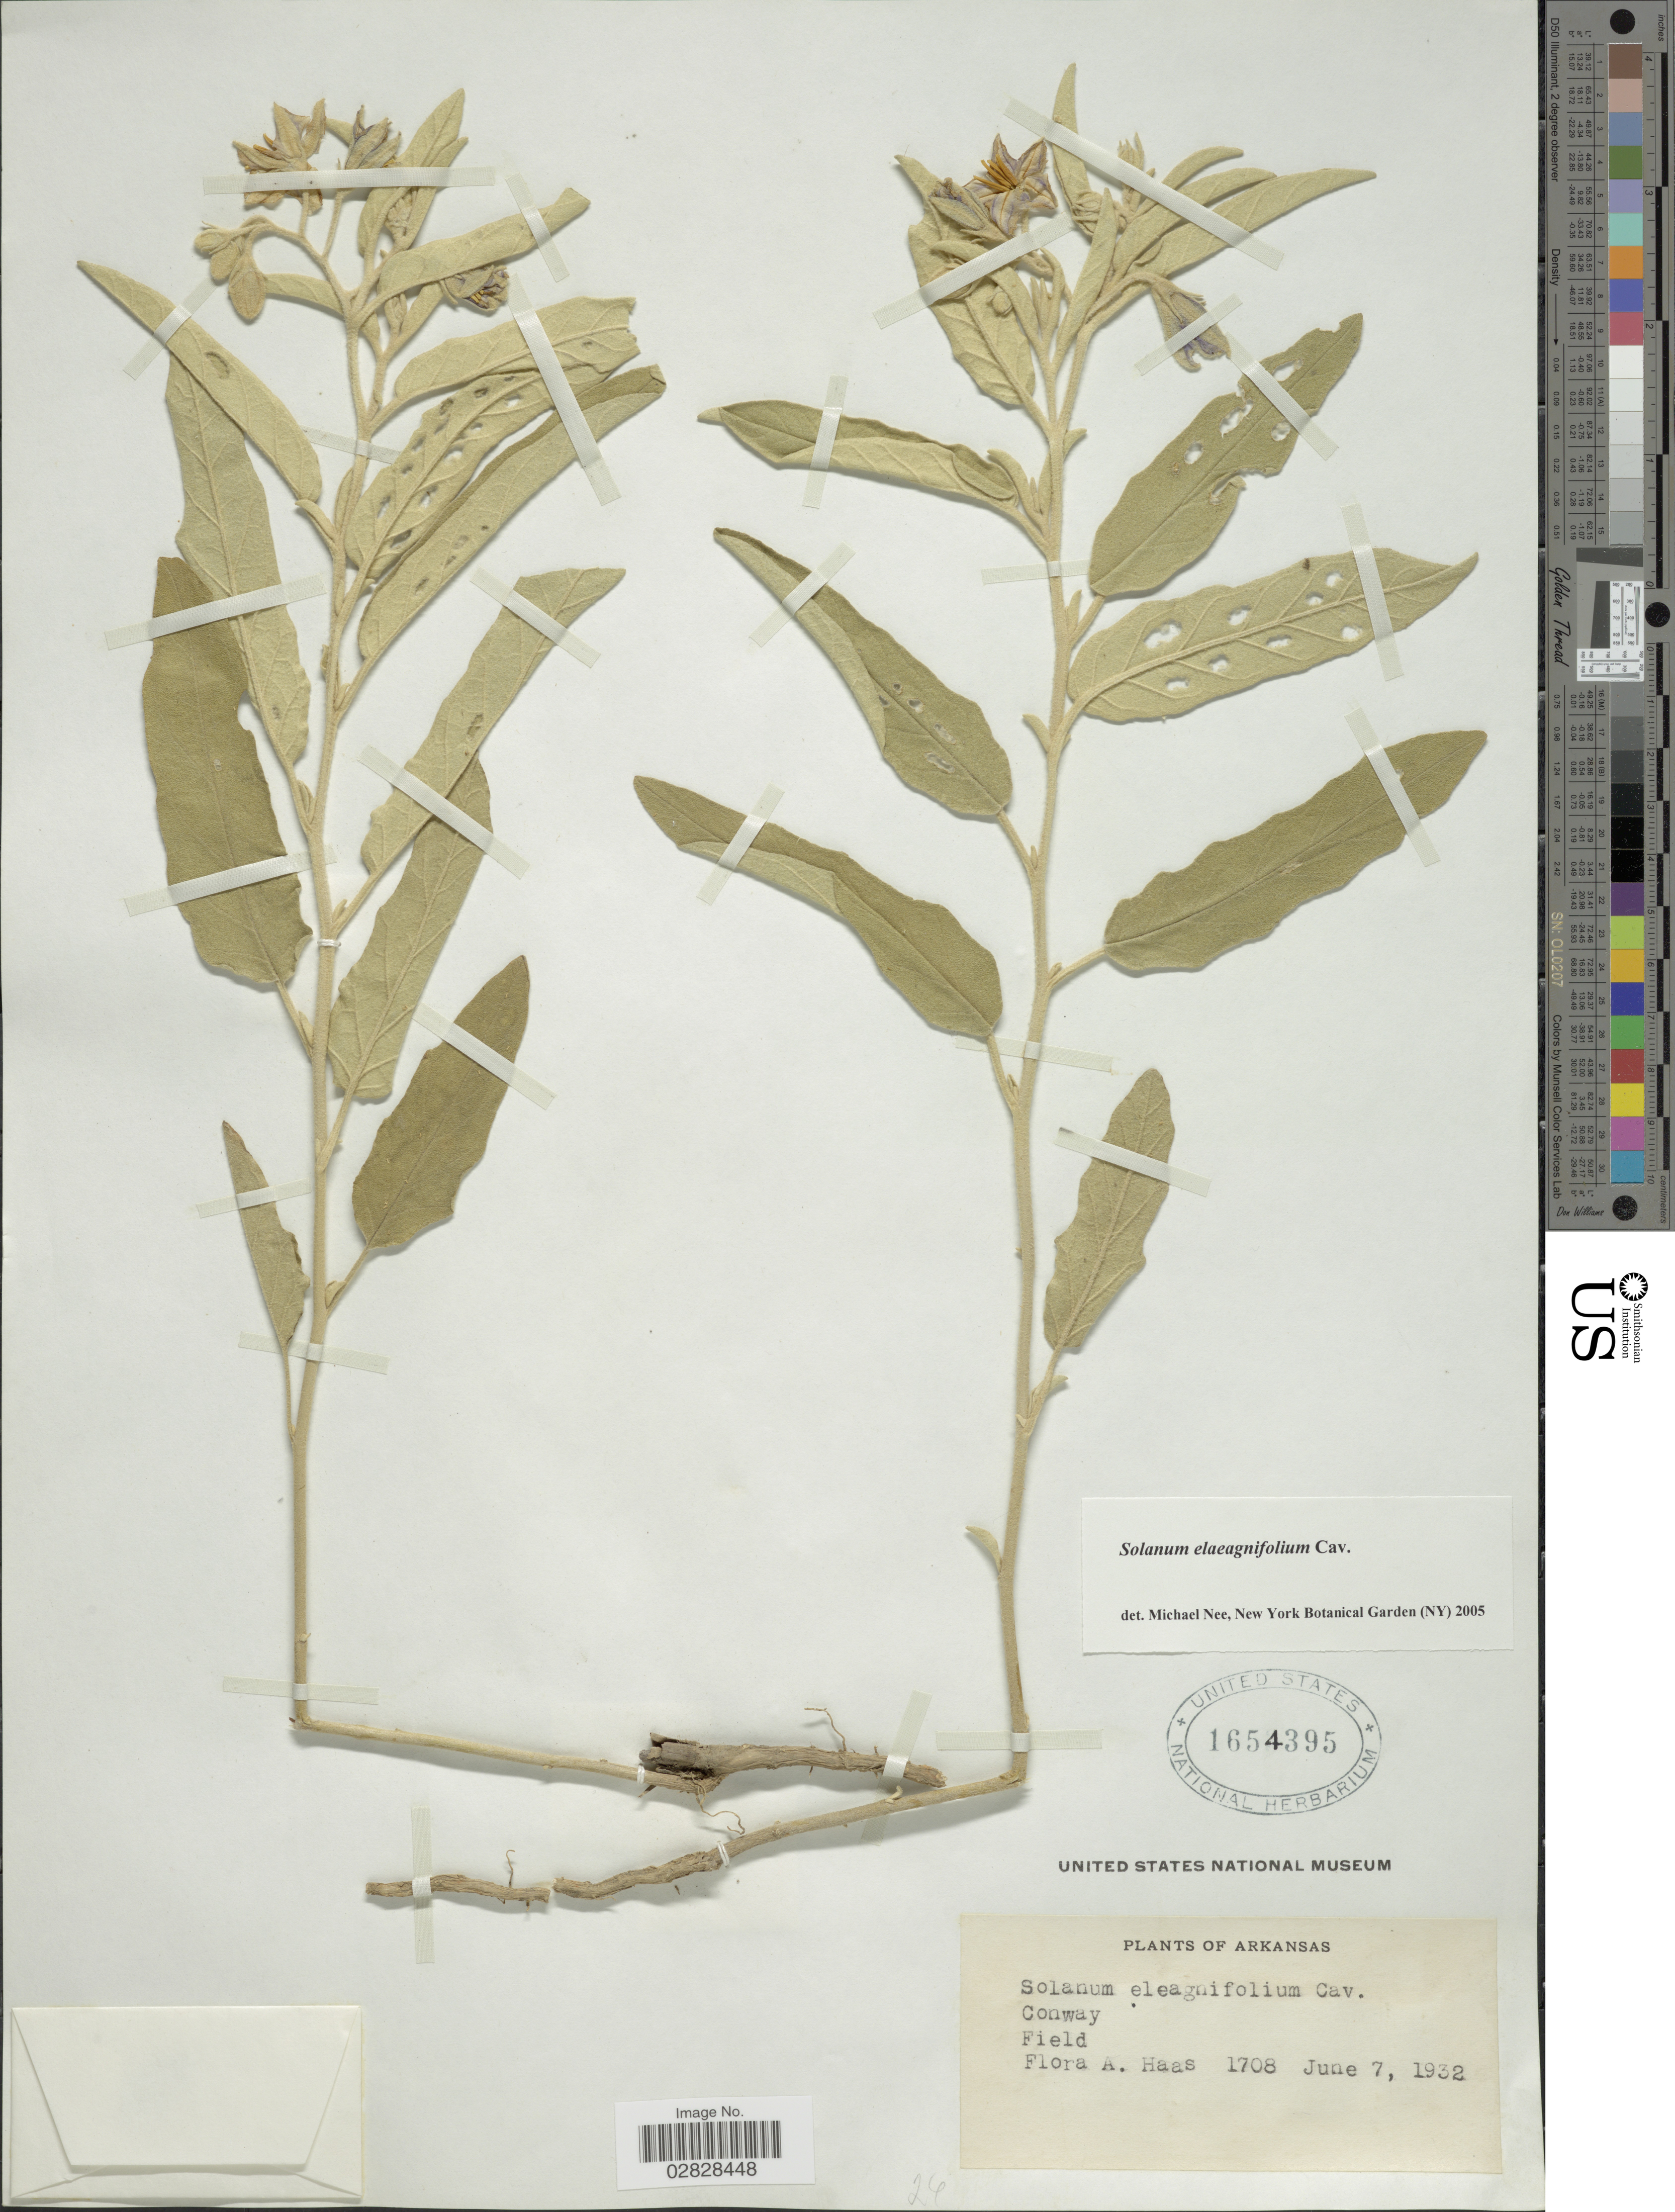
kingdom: Plantae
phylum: Tracheophyta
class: Magnoliopsida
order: Solanales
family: Solanaceae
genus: Solanum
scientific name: Solanum elaeagnifolium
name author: Cav.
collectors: F. A. Haas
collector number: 1708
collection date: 1932-06-07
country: United States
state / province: Arkansas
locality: Conway. Field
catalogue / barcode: US 1654395